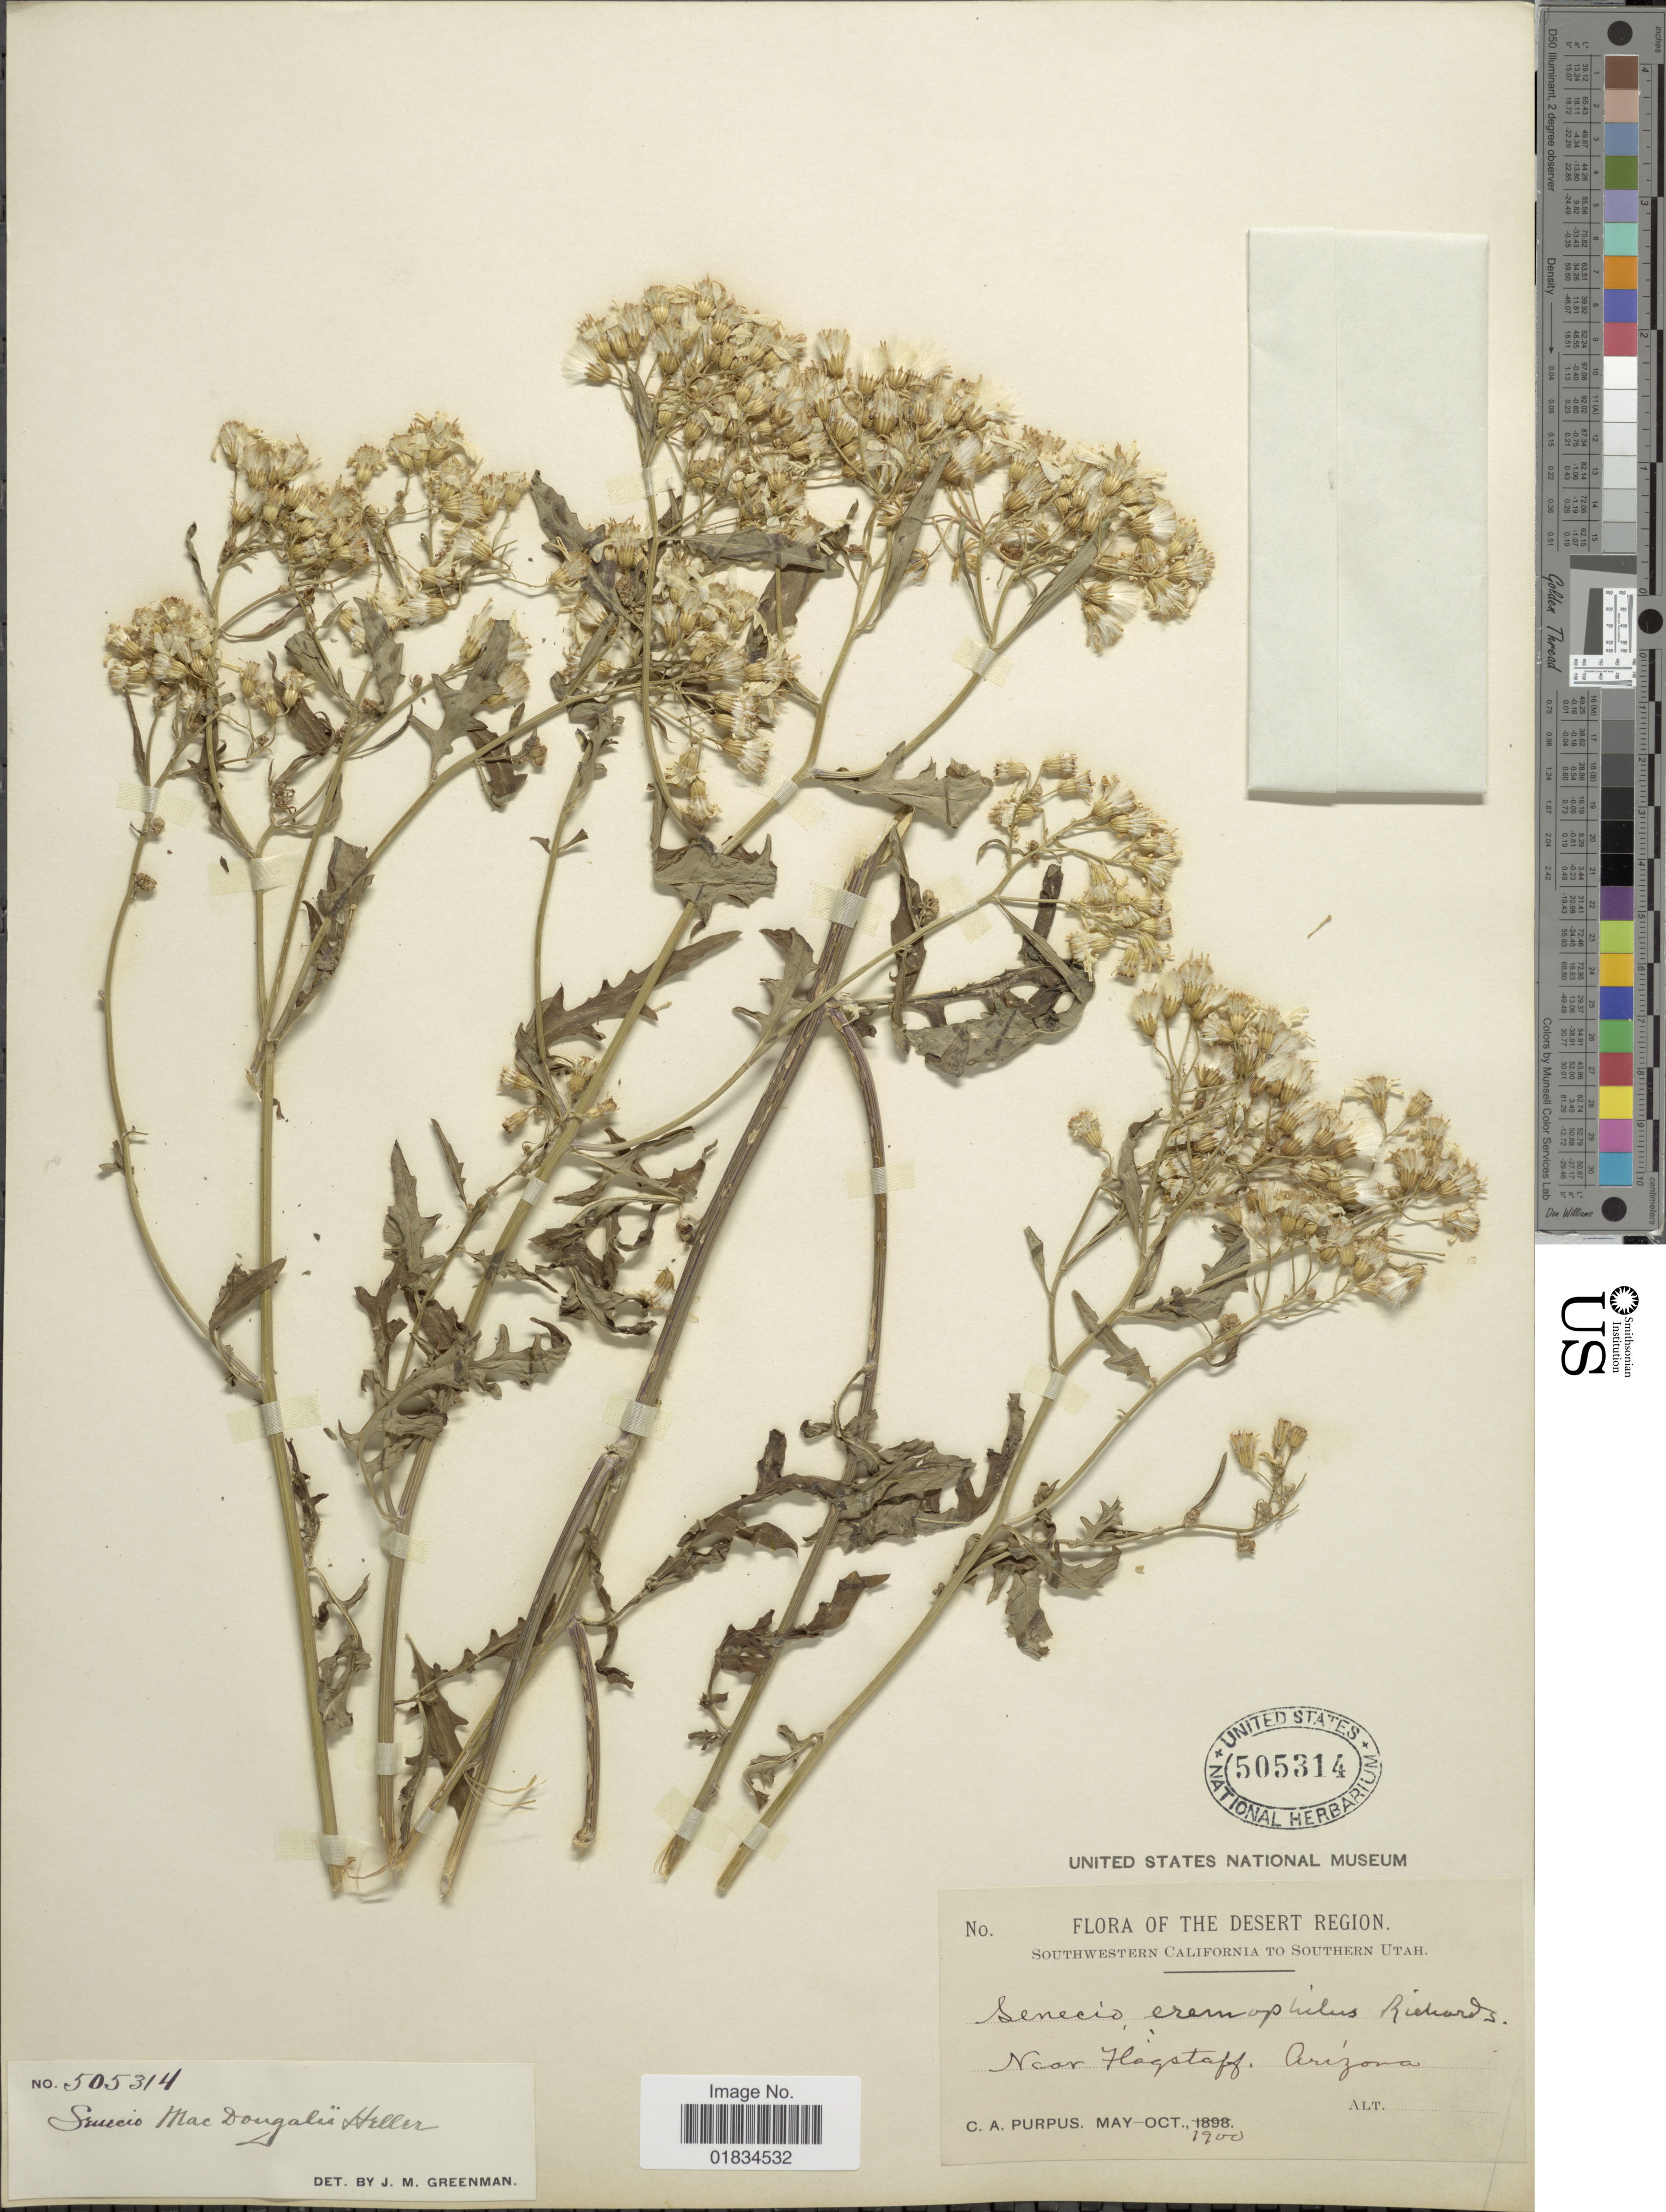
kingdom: Plantae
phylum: Tracheophyta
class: Magnoliopsida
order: Asterales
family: Asteraceae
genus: Senecio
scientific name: Senecio macdougalii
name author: A. Heller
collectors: C. A. Purpus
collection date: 1900-05/1900-10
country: United States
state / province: Arizona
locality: Near Flagstaff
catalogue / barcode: US 505314